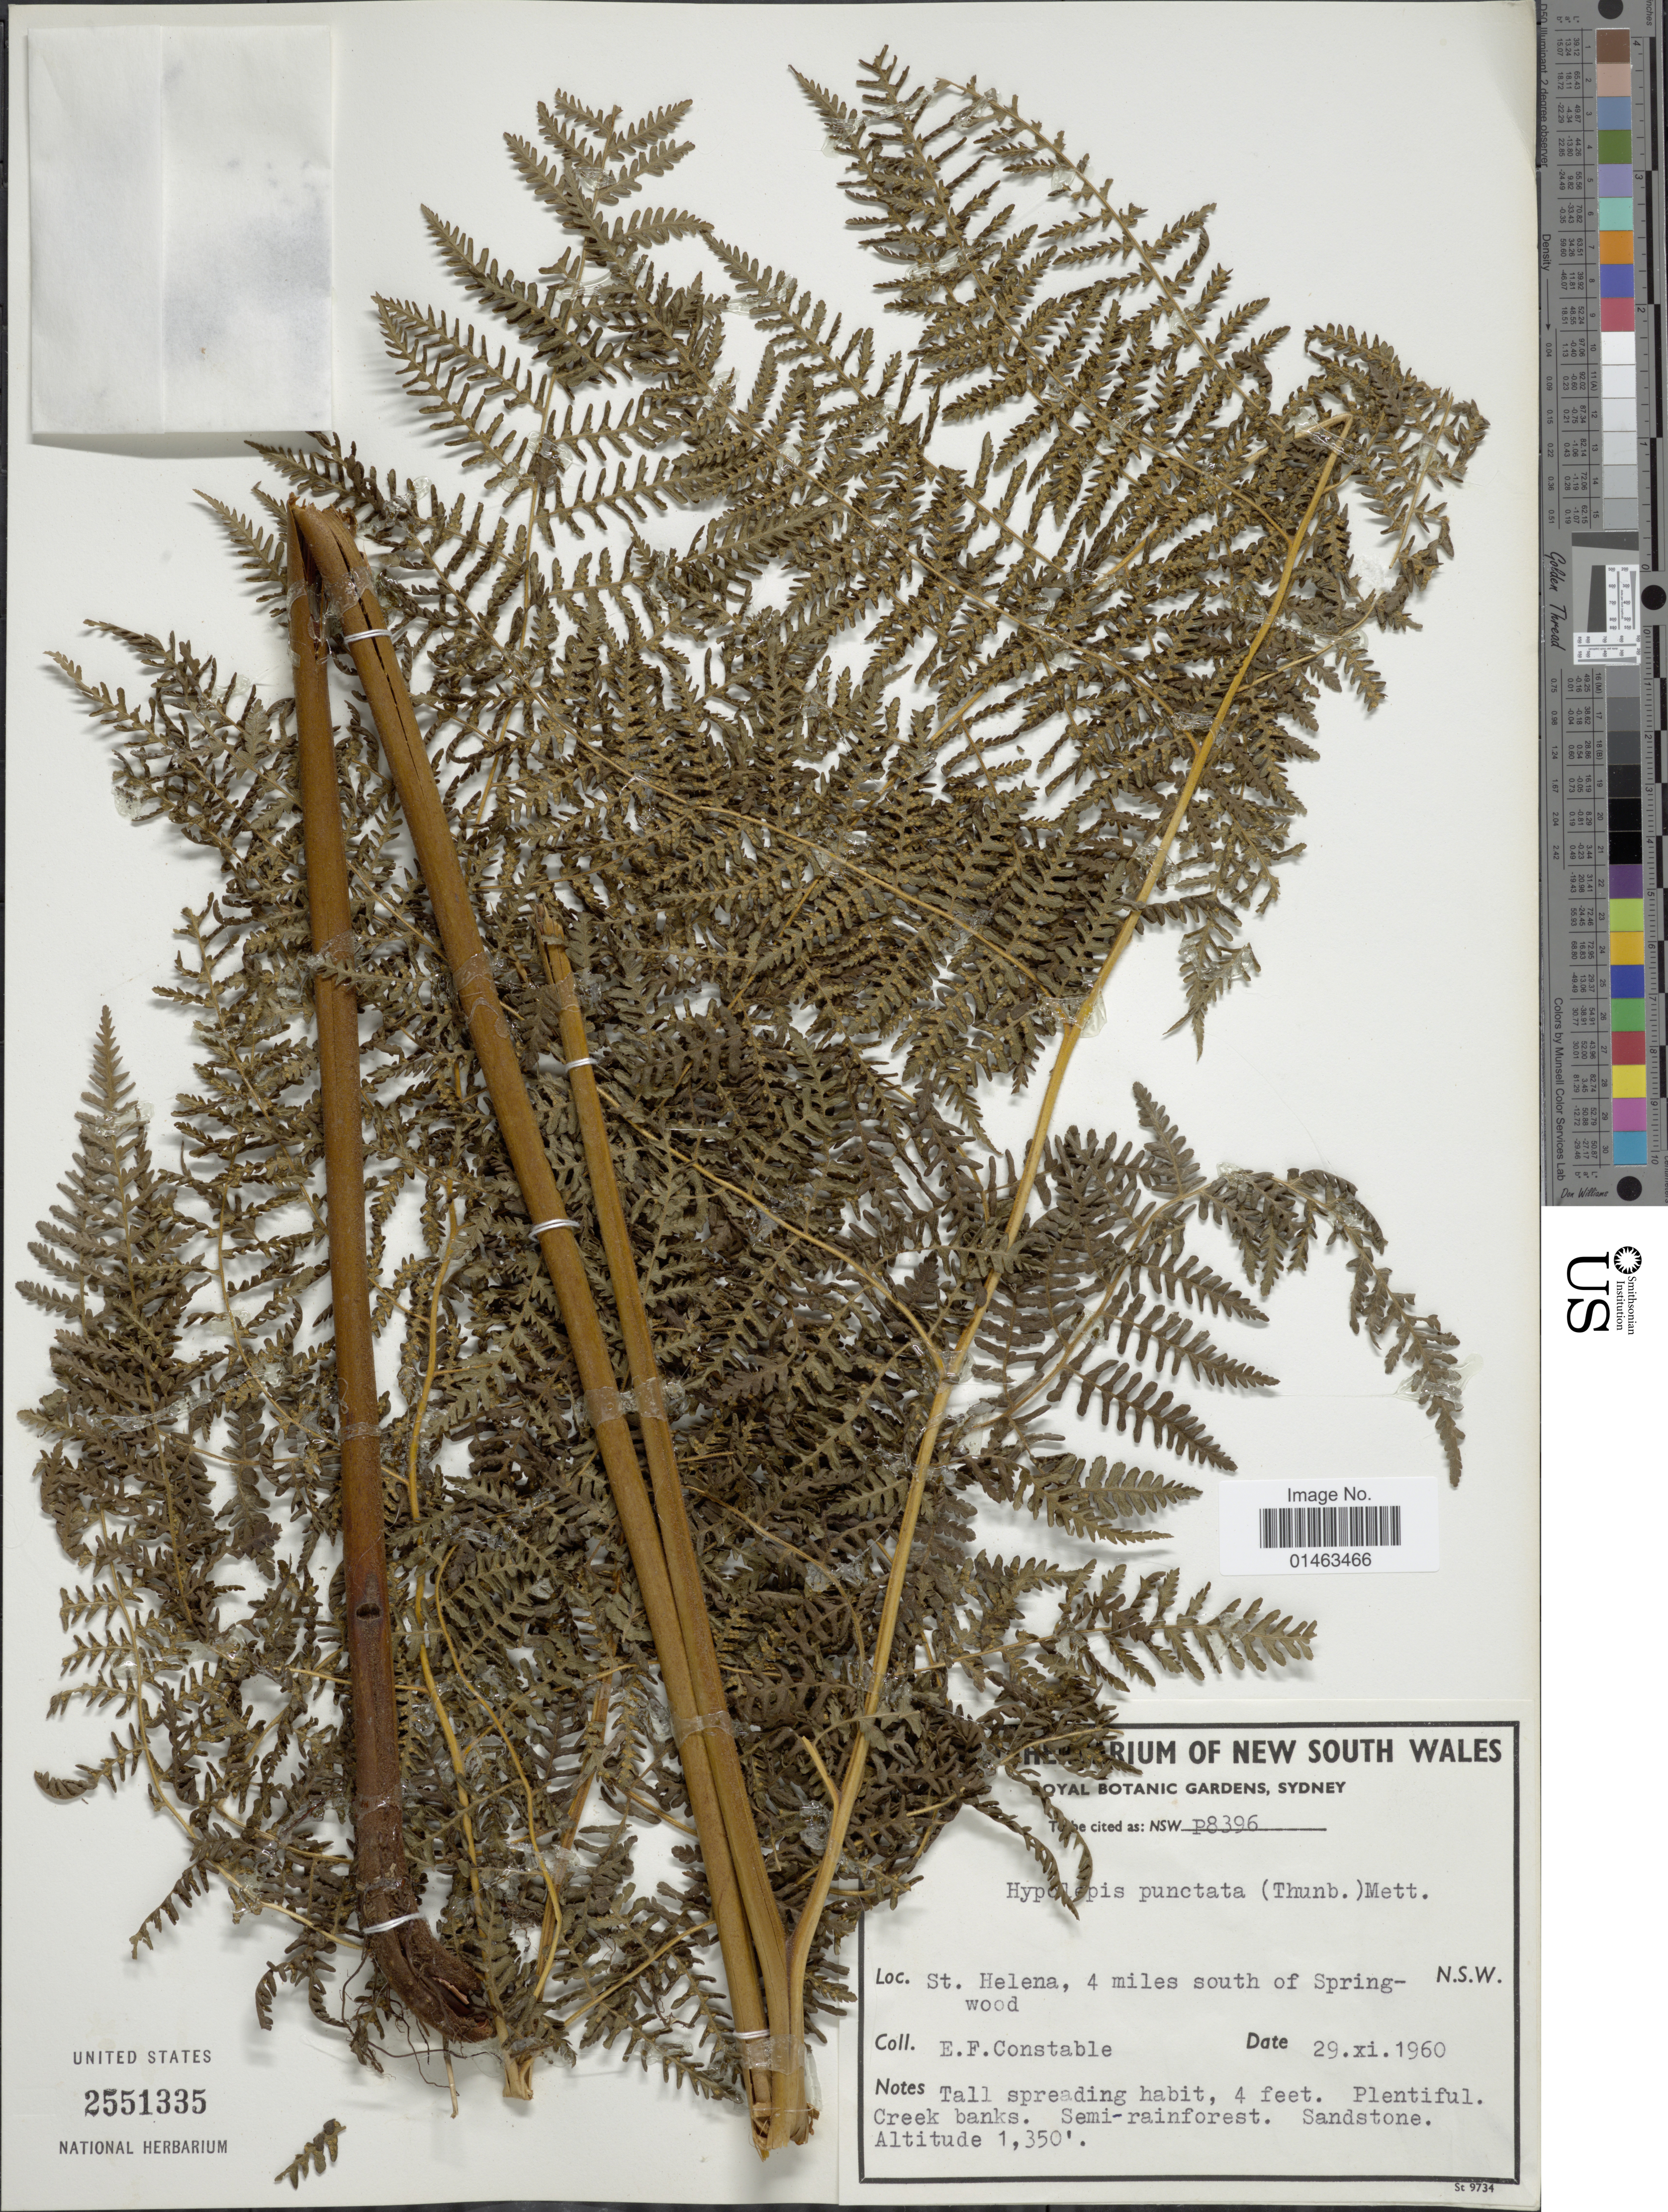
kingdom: Plantae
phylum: Tracheophyta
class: Polypodiopsida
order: Polypodiales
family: Dennstaedtiaceae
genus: Hypolepis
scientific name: Hypolepis punctata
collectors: E. F. Constable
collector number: P8396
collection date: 1960-11-29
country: St. Helena Islands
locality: Sydney, St. Helena, 4 miles south of Springwood.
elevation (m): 411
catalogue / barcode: US 2551335